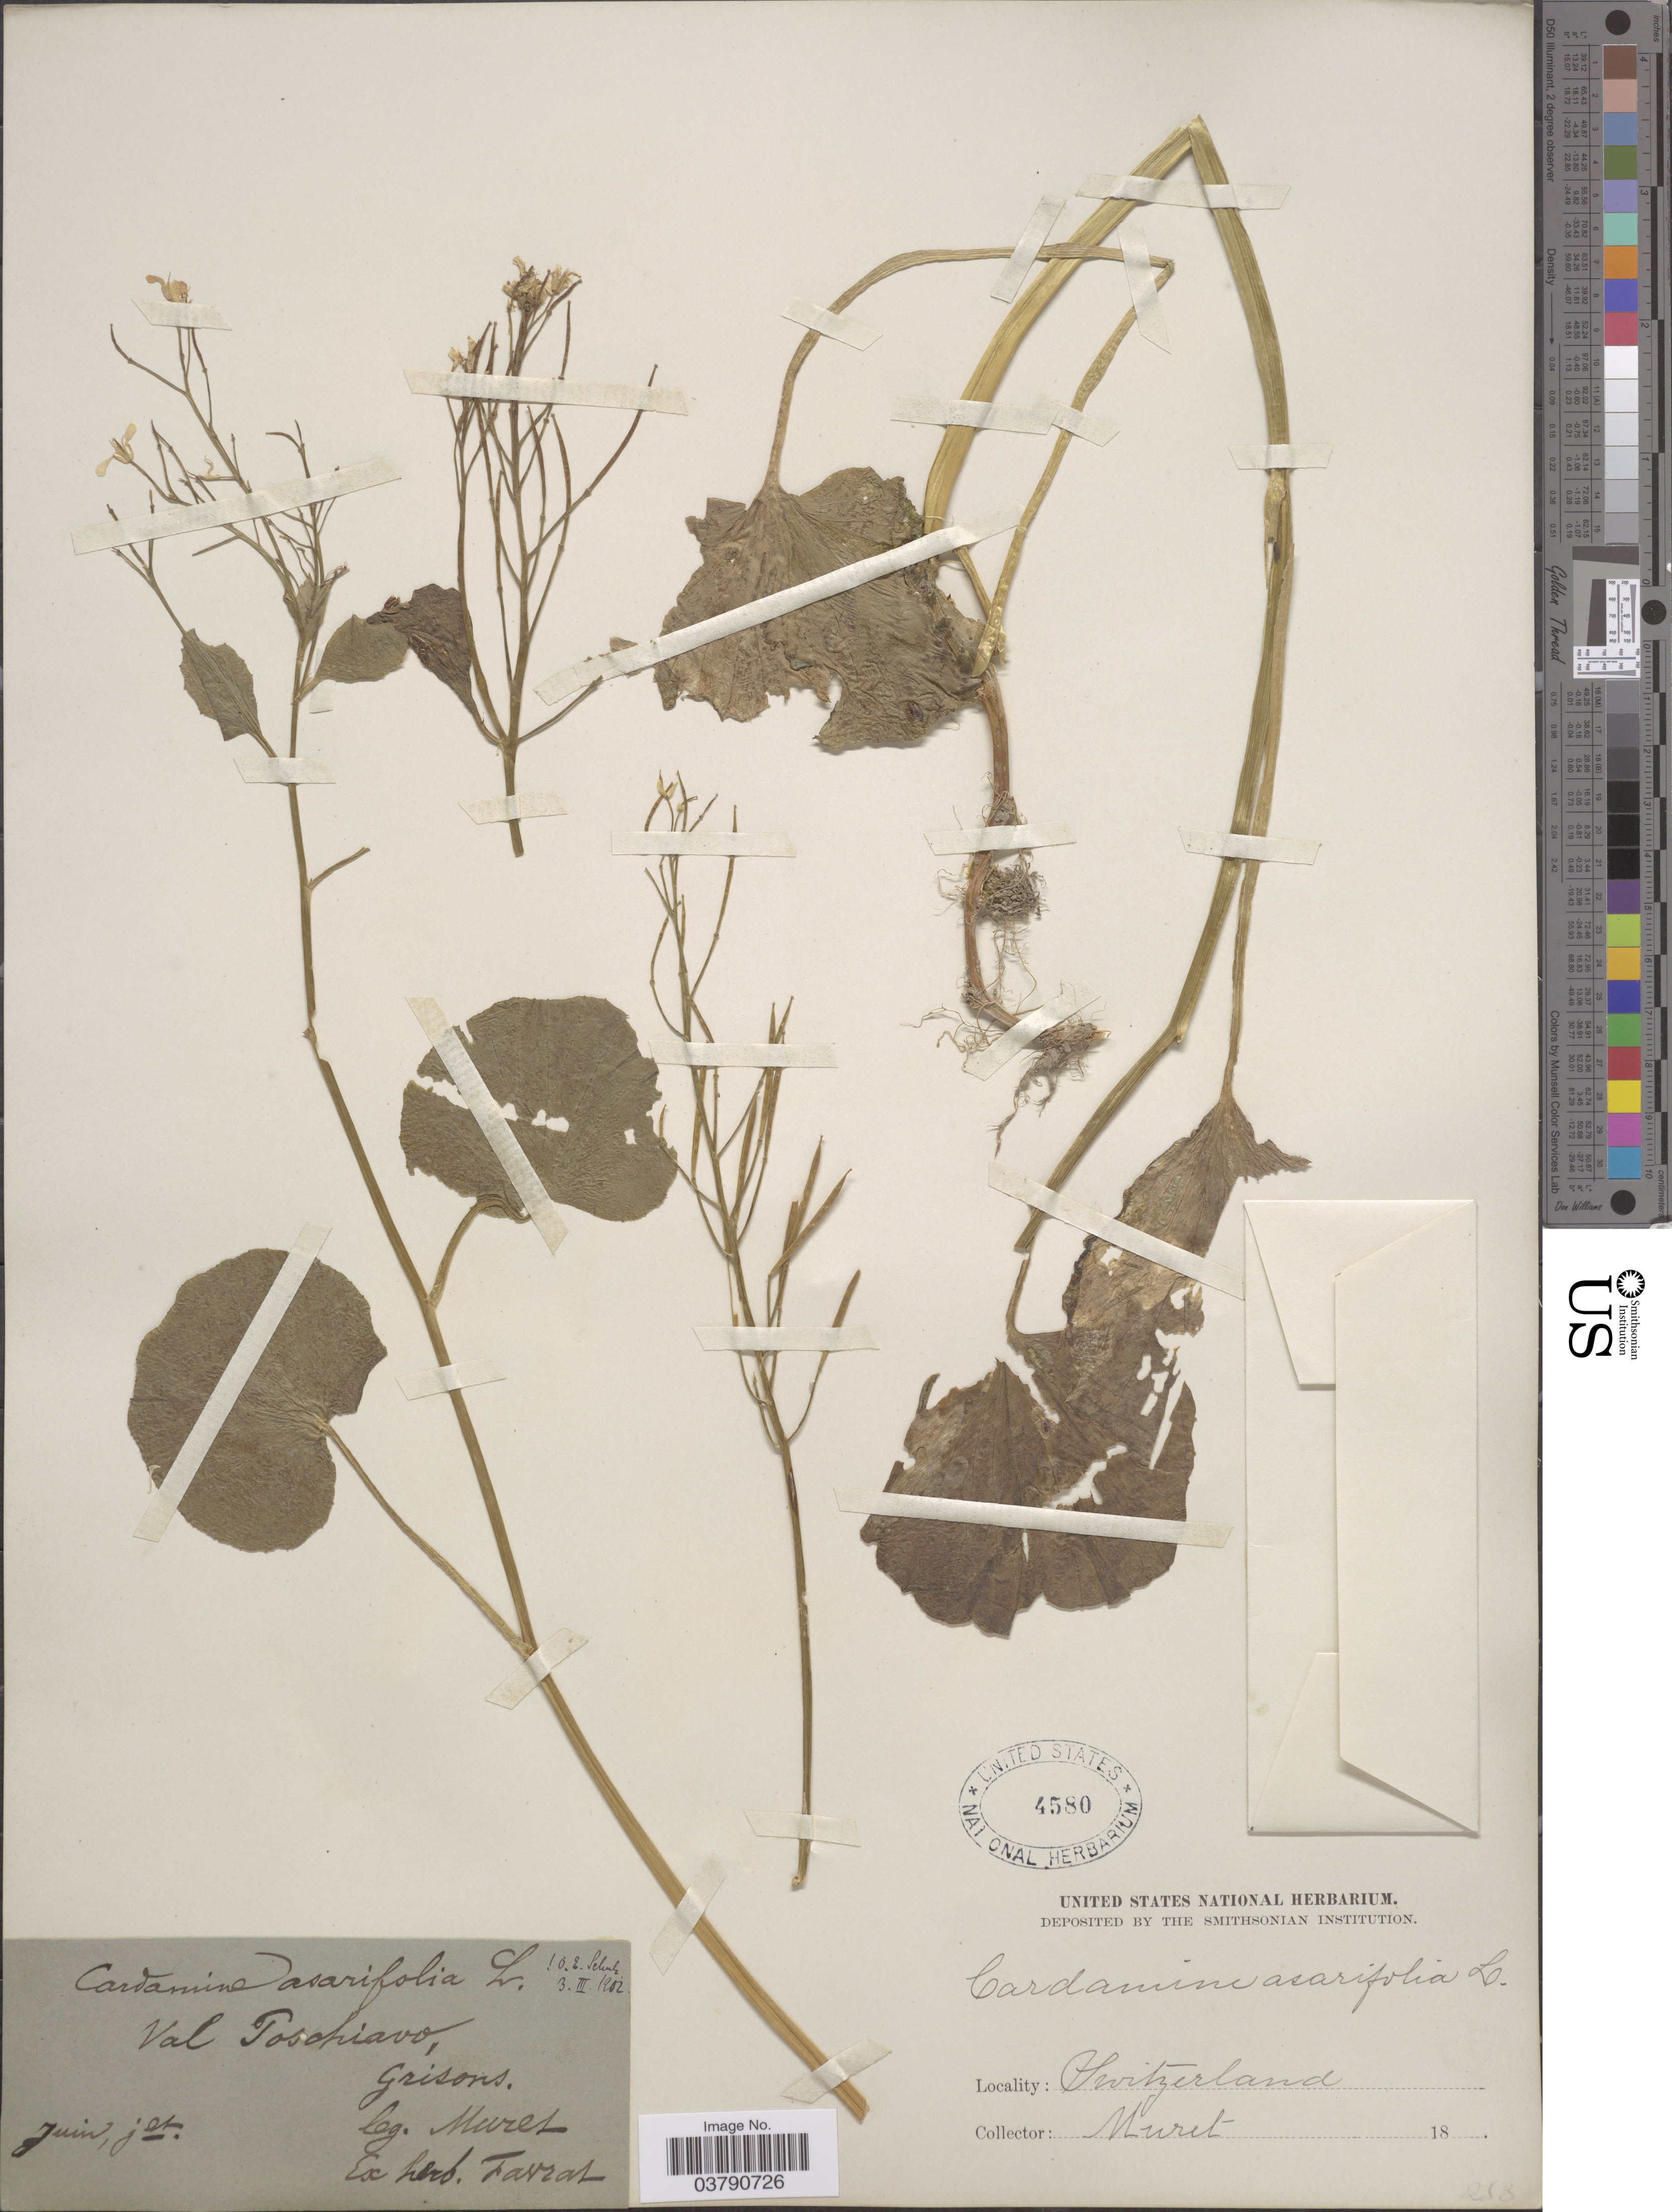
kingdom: Plantae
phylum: Tracheophyta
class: Magnoliopsida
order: Brassicales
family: Brassicaceae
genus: Cardamine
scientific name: Cardamine asarifolia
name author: L.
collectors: Muret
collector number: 253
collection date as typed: Juin, jet. 18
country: Switzerland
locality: Val Toschiavo, Grisons.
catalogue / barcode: US 4580